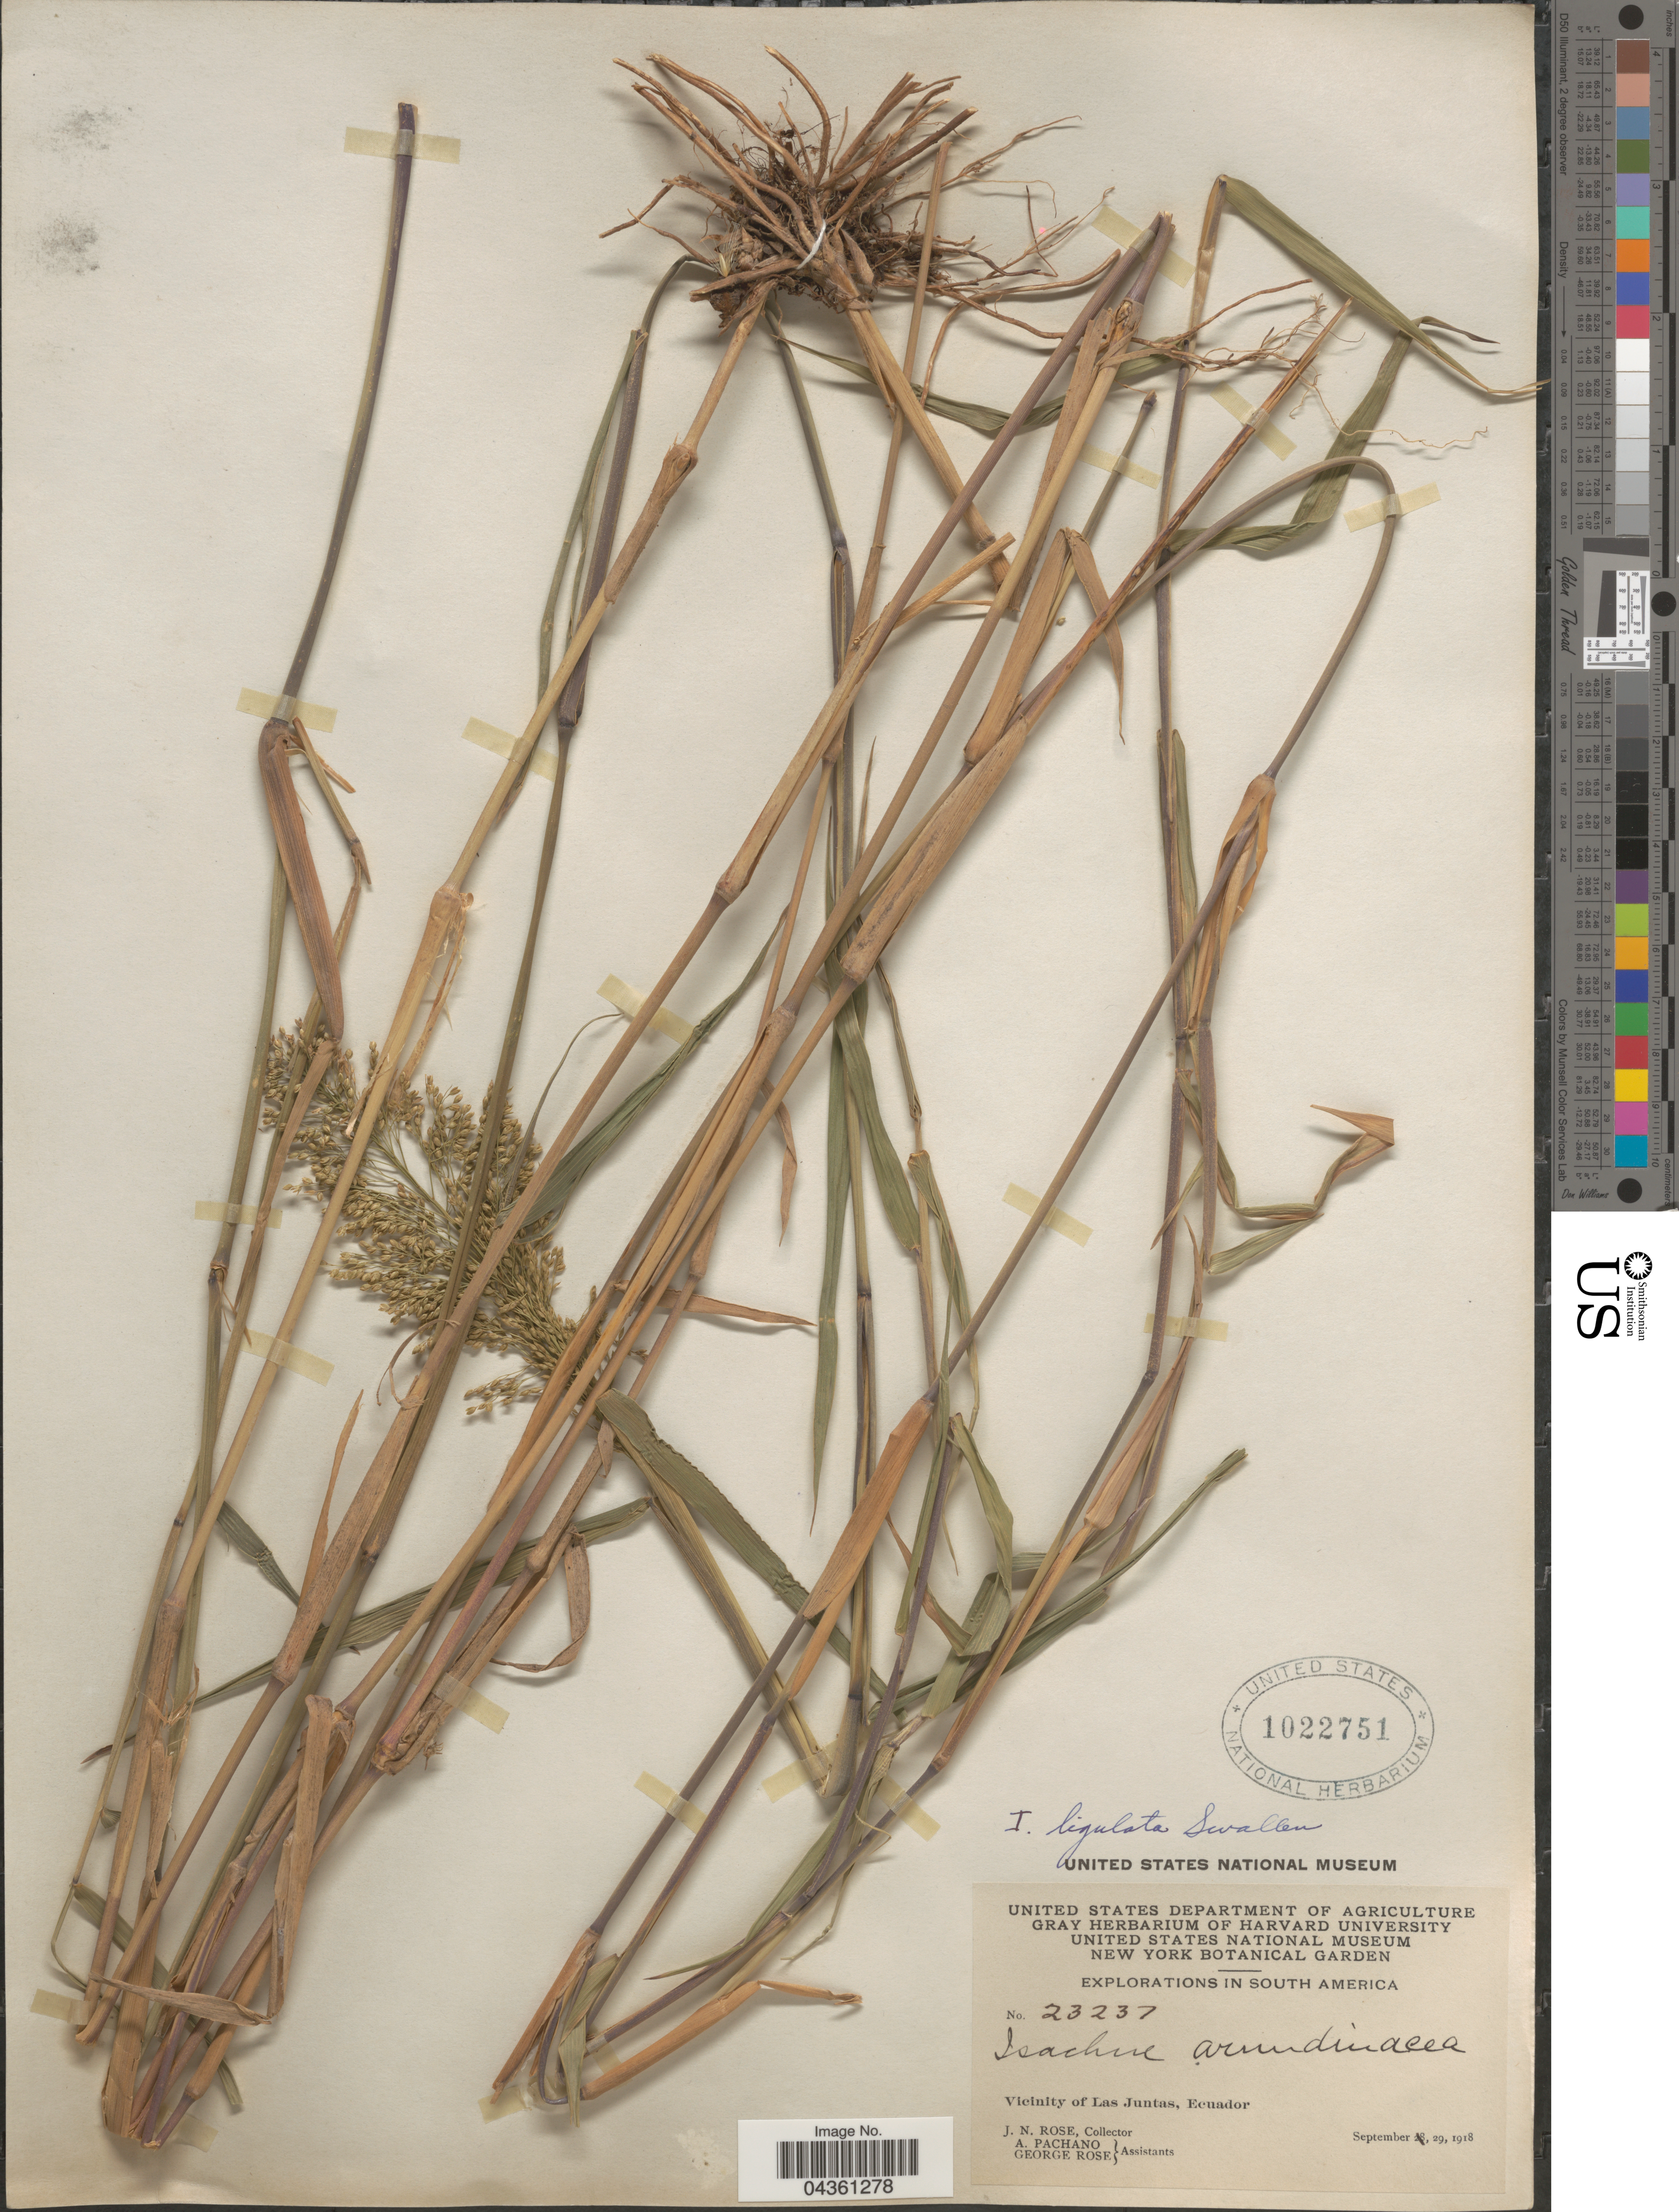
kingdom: Plantae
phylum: Tracheophyta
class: Liliopsida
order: Poales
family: Poaceae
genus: Isachne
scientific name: Isachne ligulata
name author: Swallen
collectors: J. N. Rose, A. Pachano & G. Rose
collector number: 23237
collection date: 1918-09-29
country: Ecuador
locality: Explorations in South America. Vicinity of Las Juntas.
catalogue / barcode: US 1022751